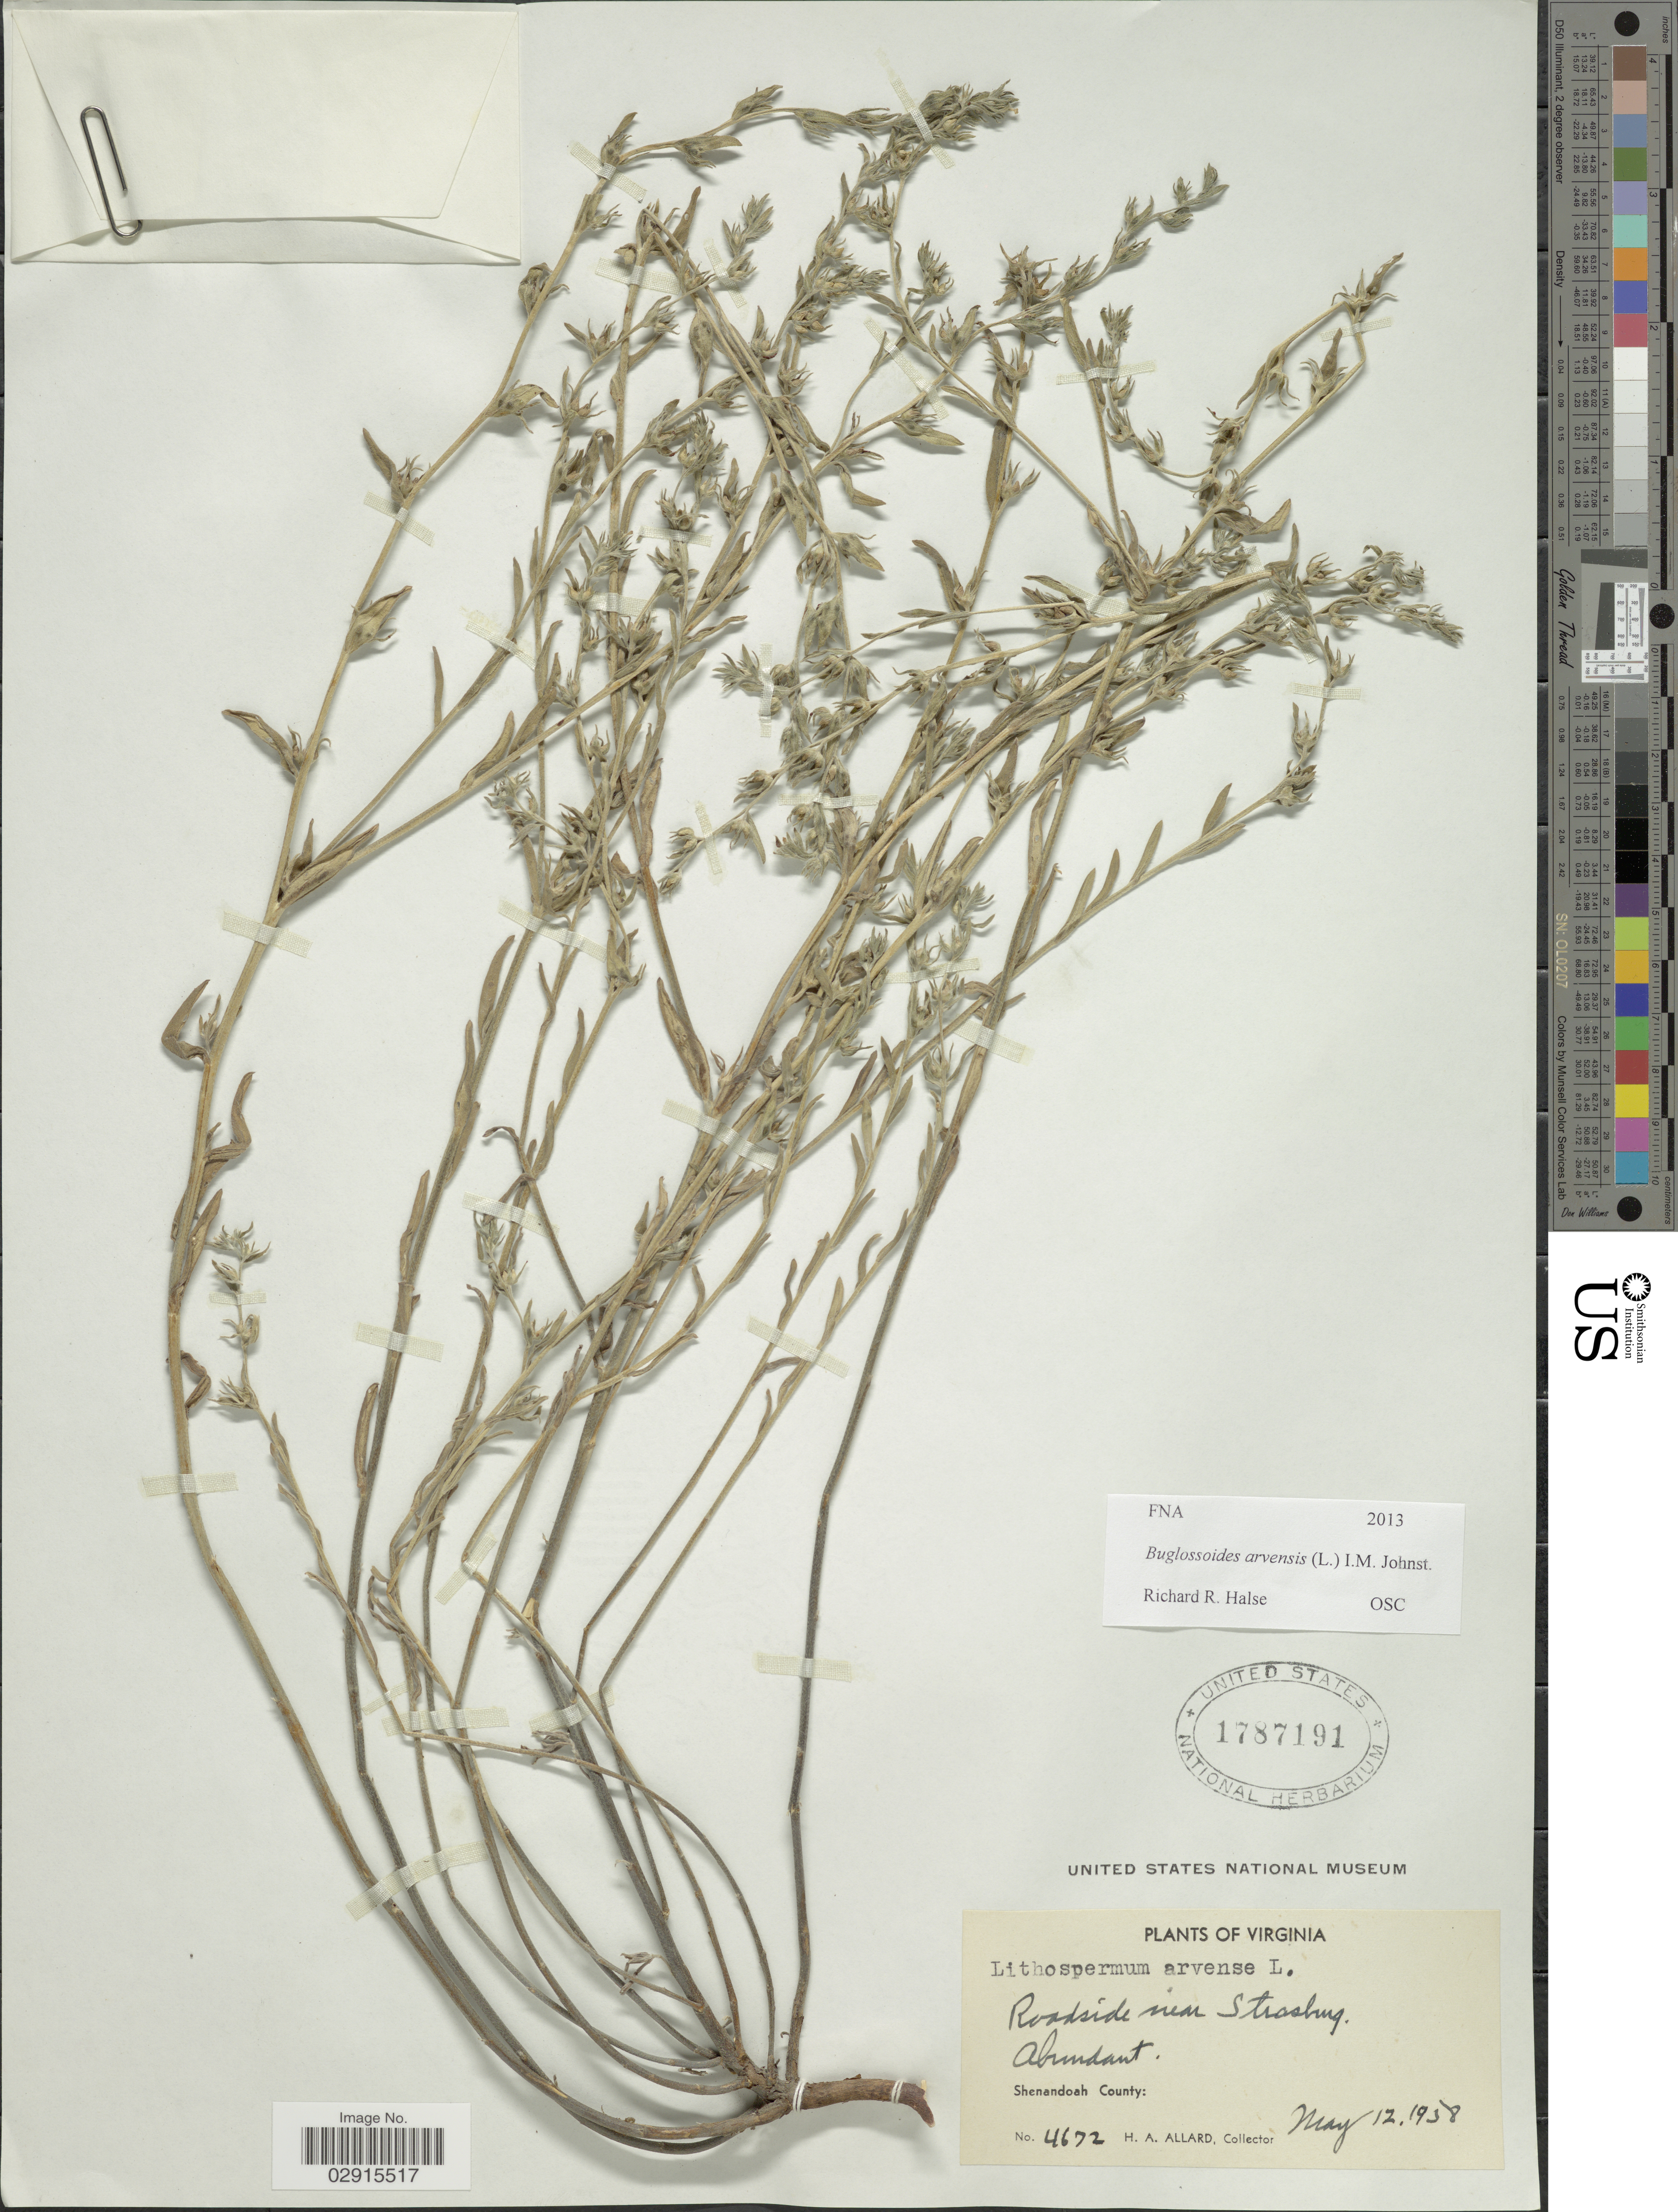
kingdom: Plantae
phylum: Tracheophyta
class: Magnoliopsida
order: Boraginales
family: Boraginaceae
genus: Buglossoides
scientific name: Buglossoides arvensis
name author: (L.) I.M. Johnst.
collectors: H. A. Allard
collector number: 4672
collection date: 1958-05-12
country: United States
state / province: Virginia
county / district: Shenandoah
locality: Shenandoah County.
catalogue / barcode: US 1787191